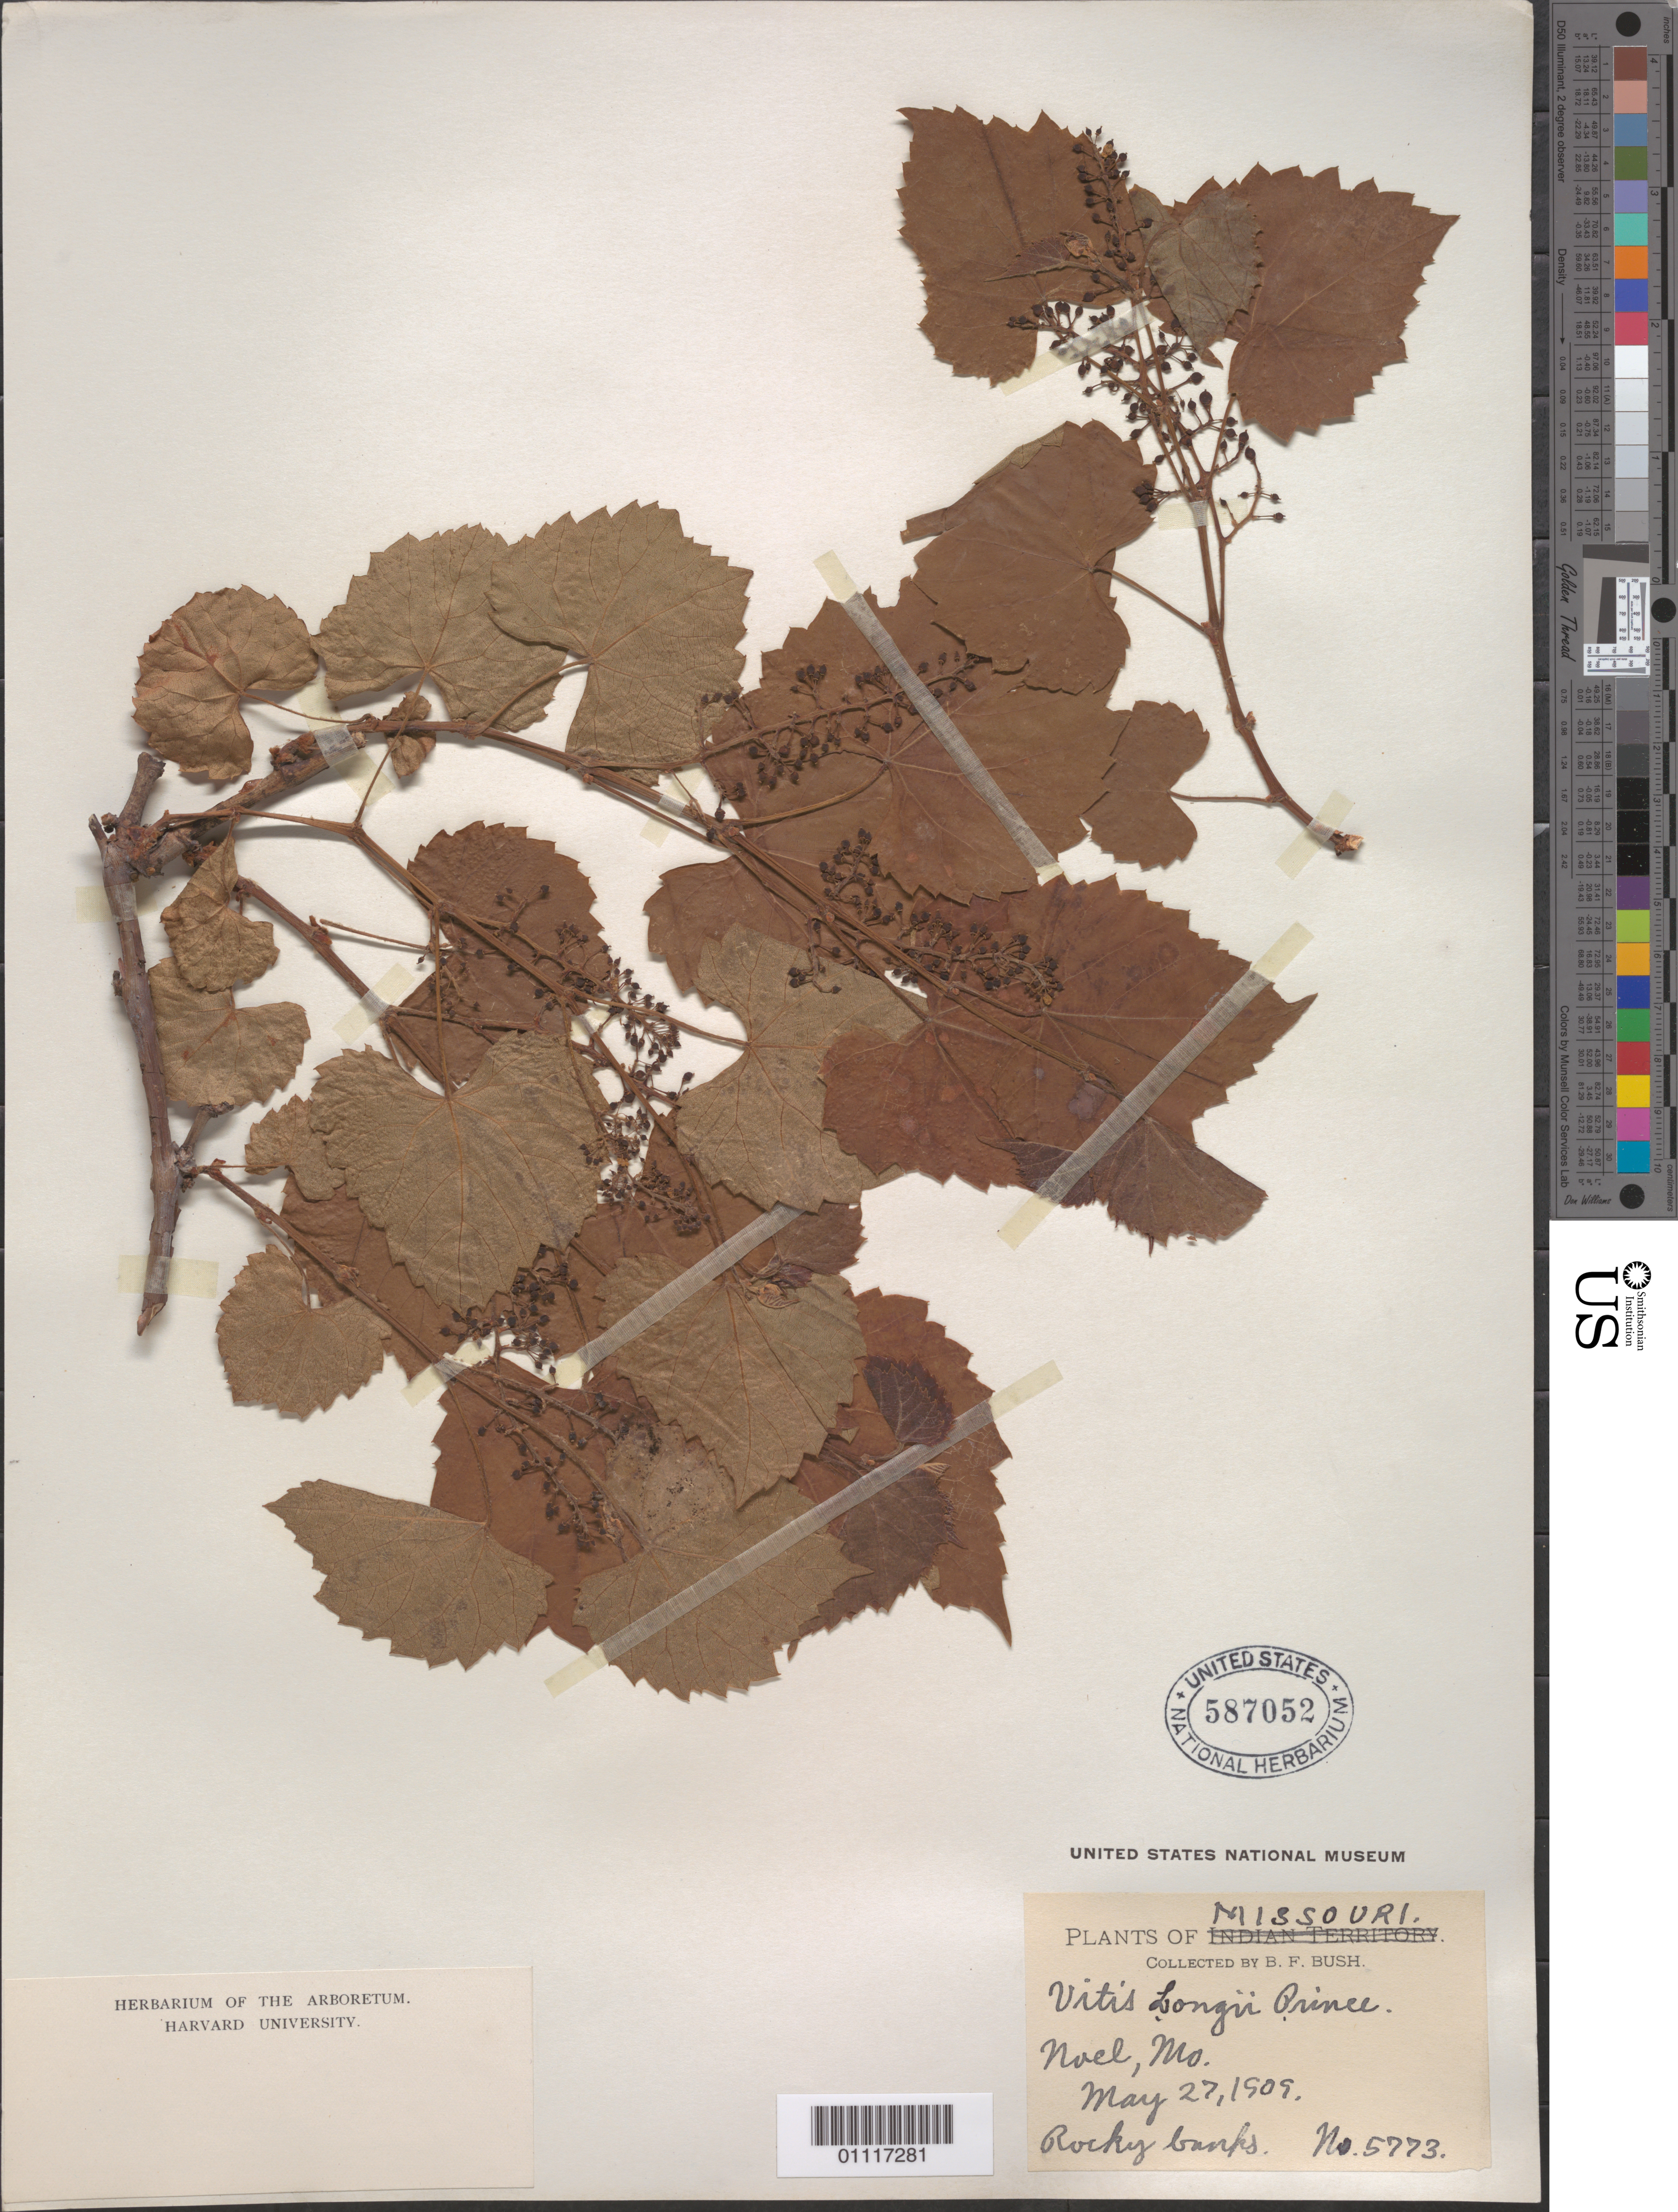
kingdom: Plantae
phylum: Tracheophyta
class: Magnoliopsida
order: Vitales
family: Vitaceae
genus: Vitis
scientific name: Vitis longii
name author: W.R. Prince & Prince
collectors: B. F. Bush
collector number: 5773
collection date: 1909-05-27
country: United States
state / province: Missouri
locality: Noel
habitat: rocky banks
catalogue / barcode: US 587052